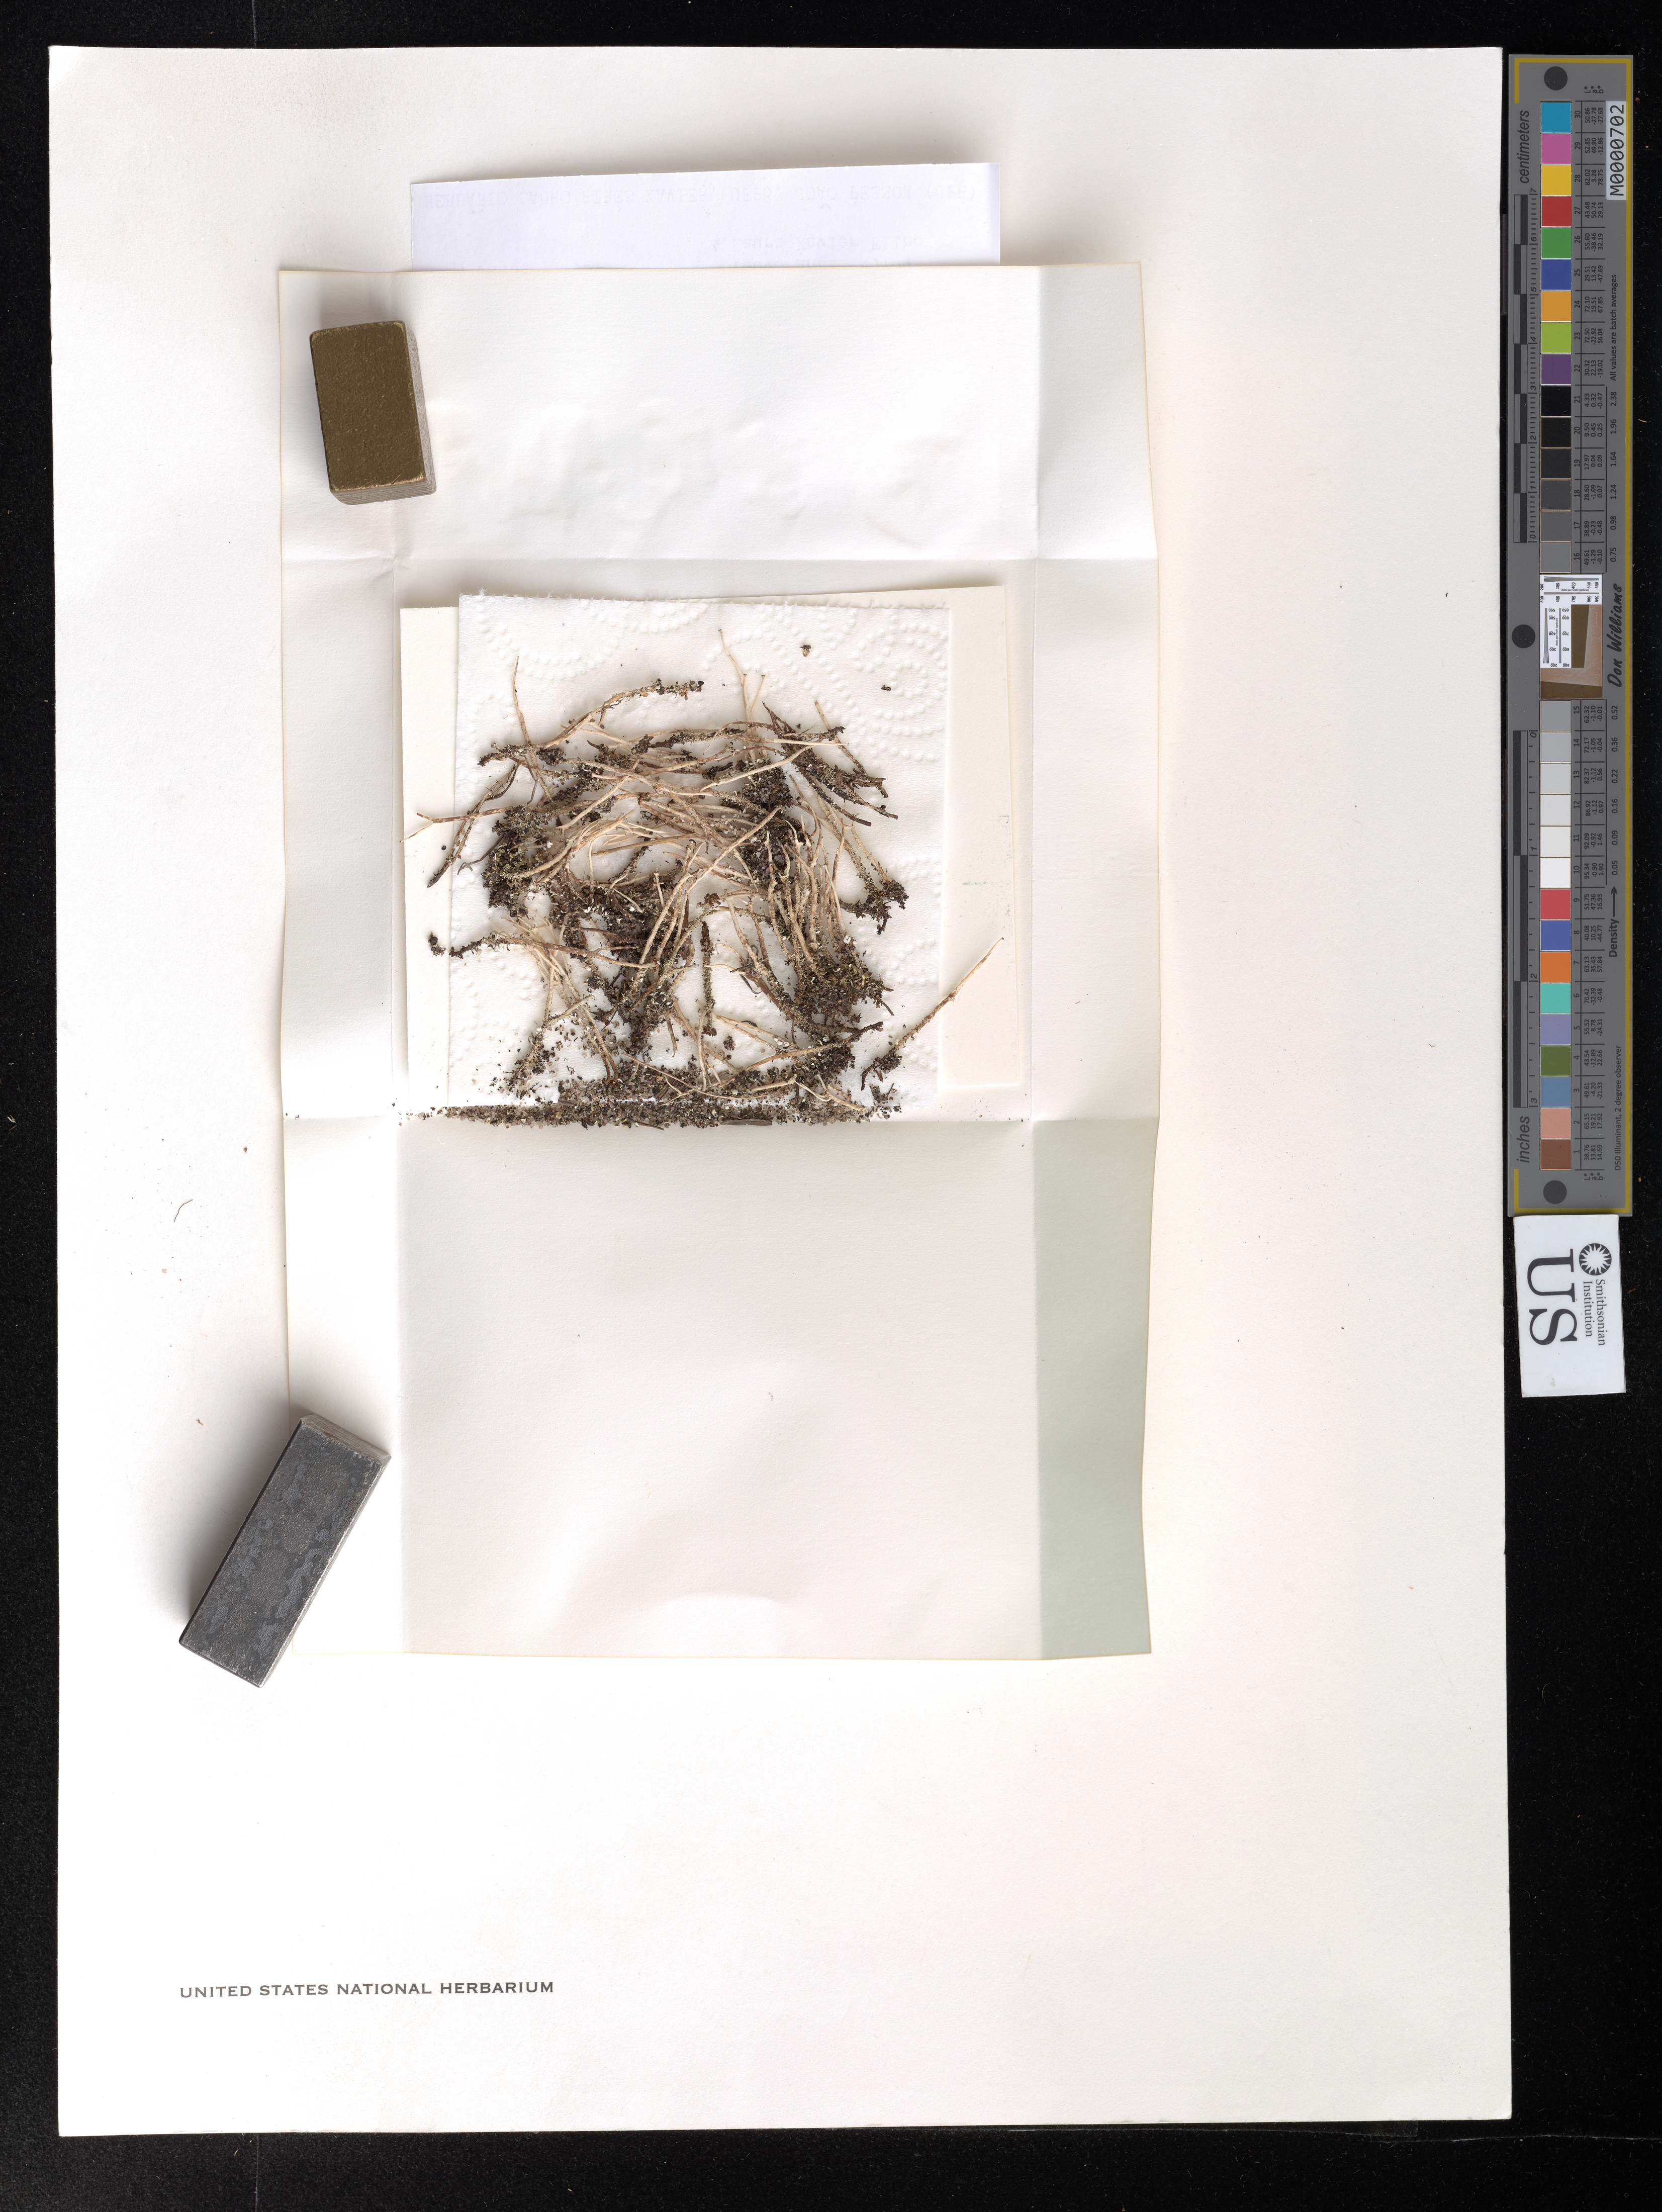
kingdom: Fungi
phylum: Ascomycota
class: Lecanoromycetes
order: Lecanorales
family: Cladoniaceae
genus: Cladonia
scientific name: Cladonia furfuracea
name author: Vain.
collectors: T. T. Ahti & X. Filho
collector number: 45704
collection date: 1987-01-09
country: Brazil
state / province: Paraíba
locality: Municipio Alhandra: by Highway BR-101 ca. 30 km S of Joao Pessoa.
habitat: Sandy tabuleiro, semiopen scrub (cerrado).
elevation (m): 120